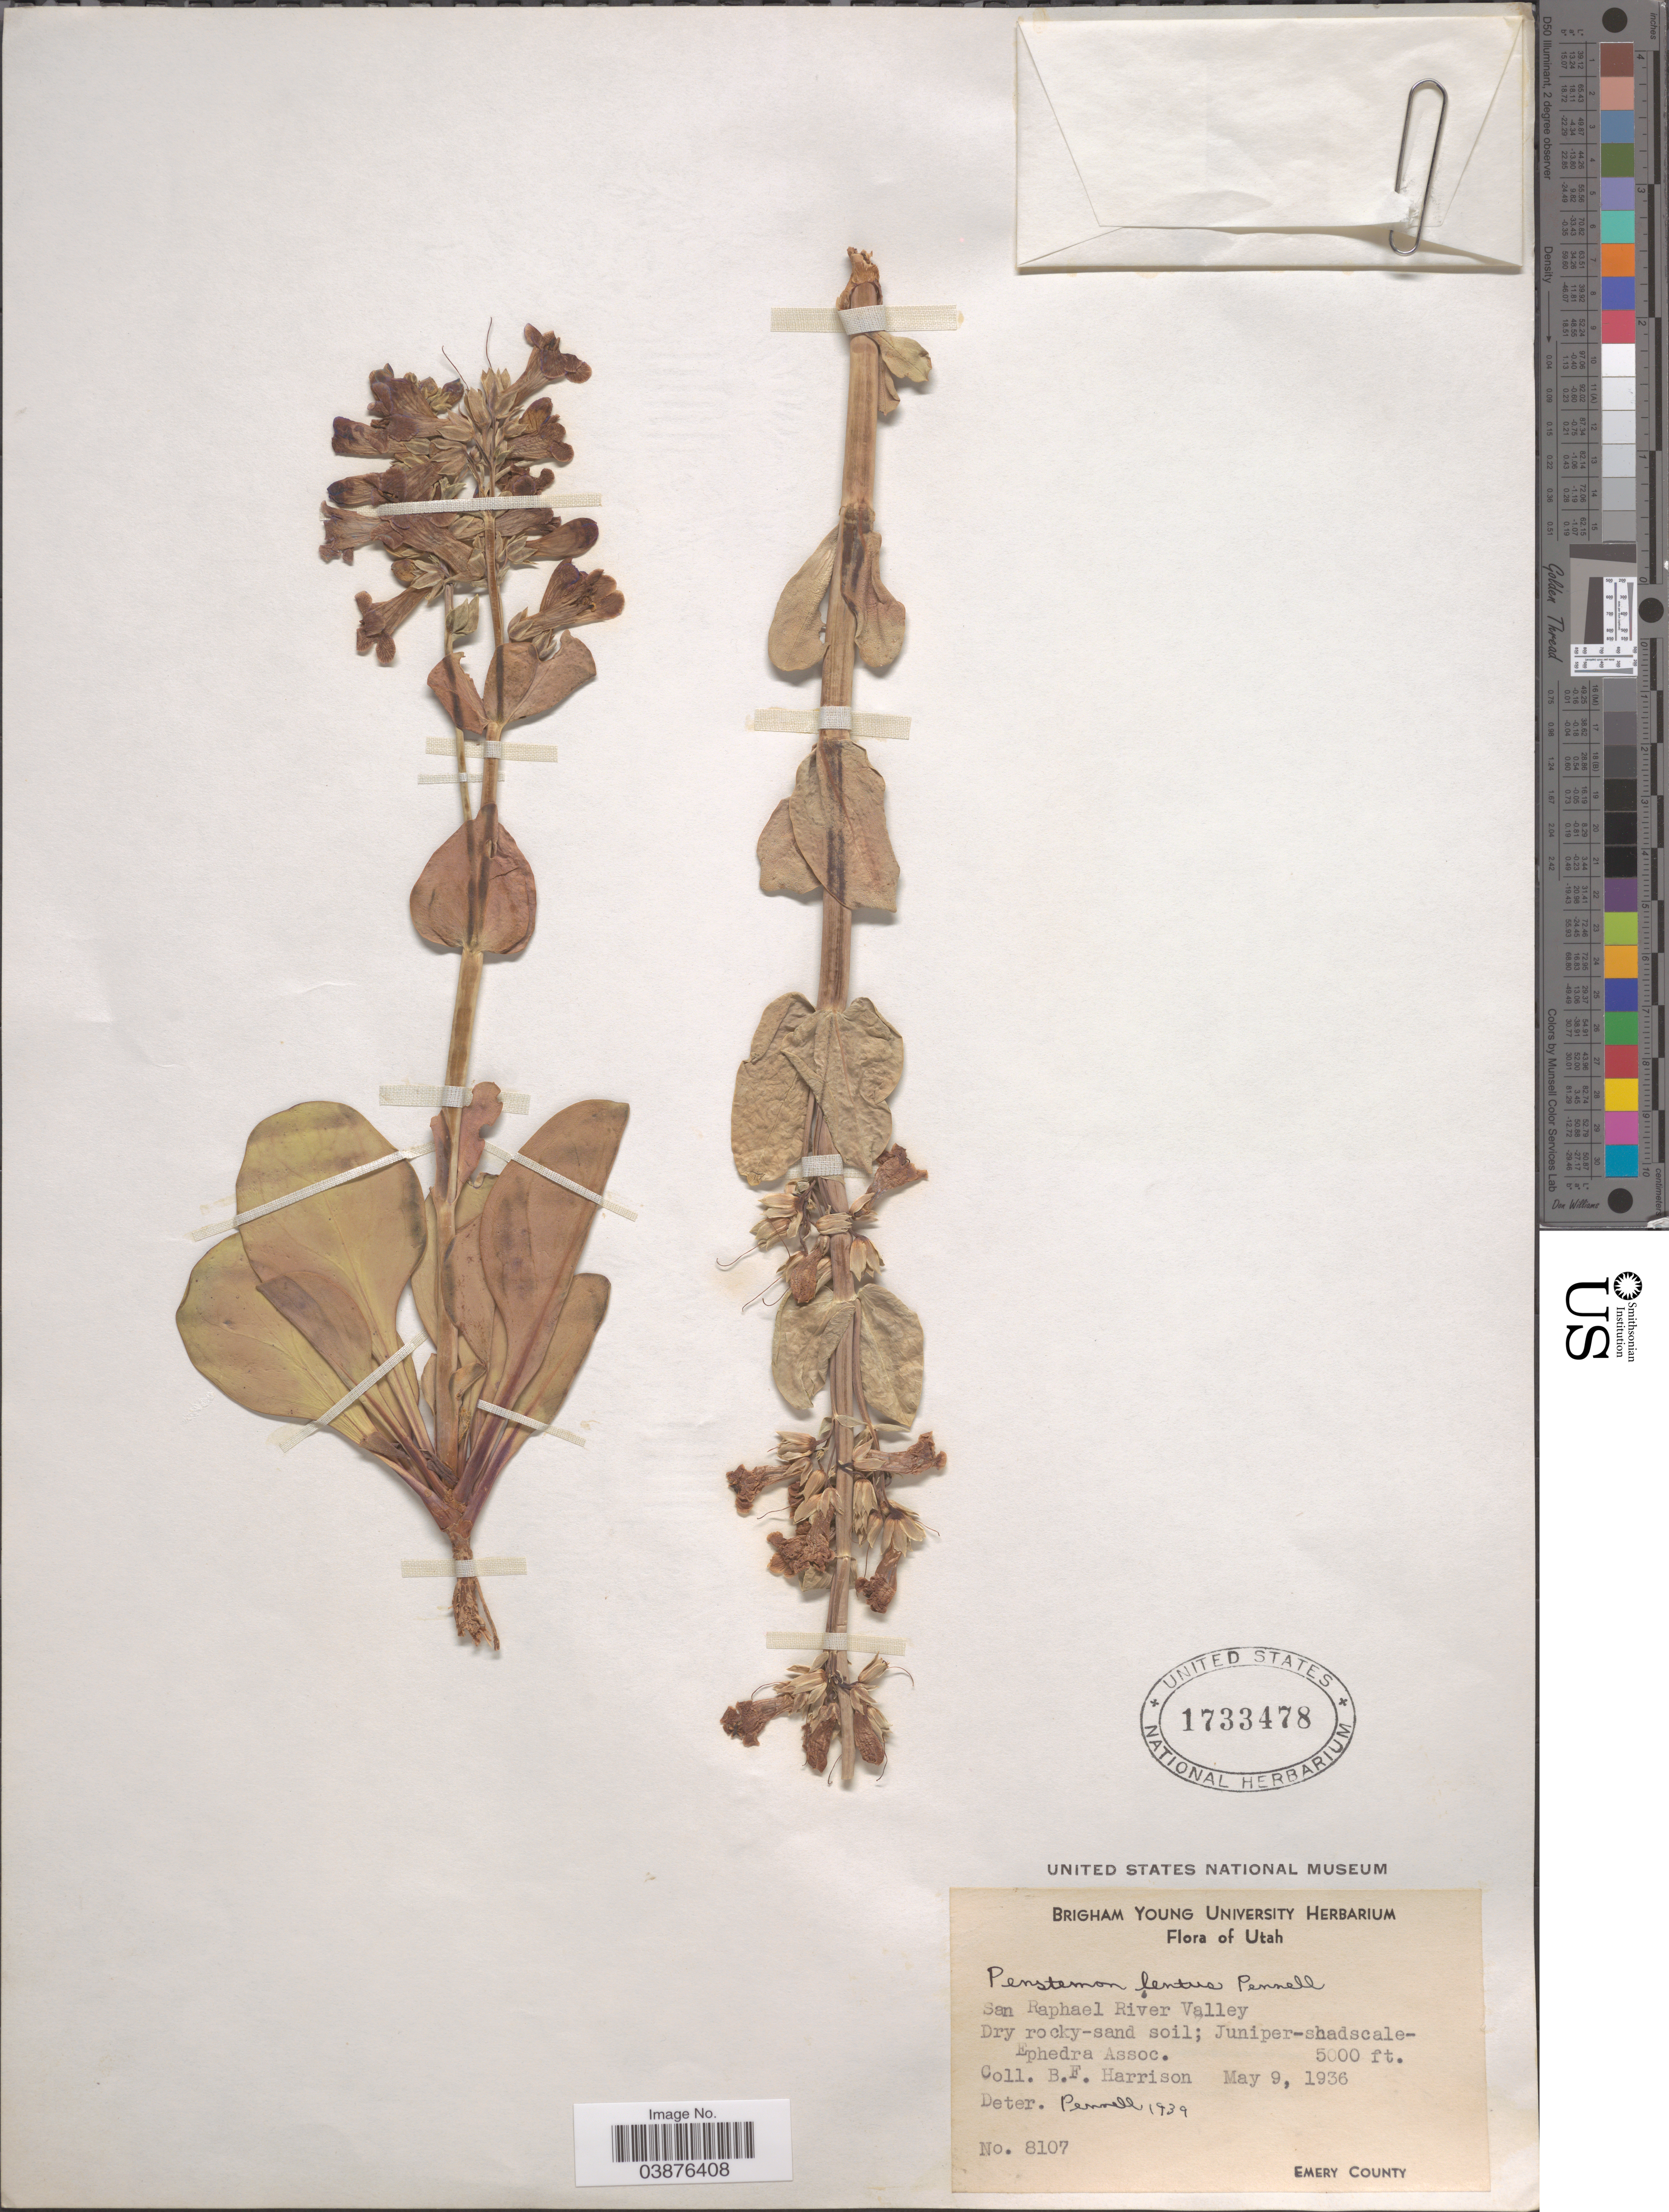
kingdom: Plantae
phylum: Tracheophyta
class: Magnoliopsida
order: Lamiales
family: Plantaginaceae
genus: Penstemon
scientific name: Penstemon lentus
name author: Pennell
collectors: B. F. Harrison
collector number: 8107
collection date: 1936-05-09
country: United States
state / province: Utah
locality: San Raphael River Valley. Emery County.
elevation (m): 1524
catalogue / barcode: US 1733478